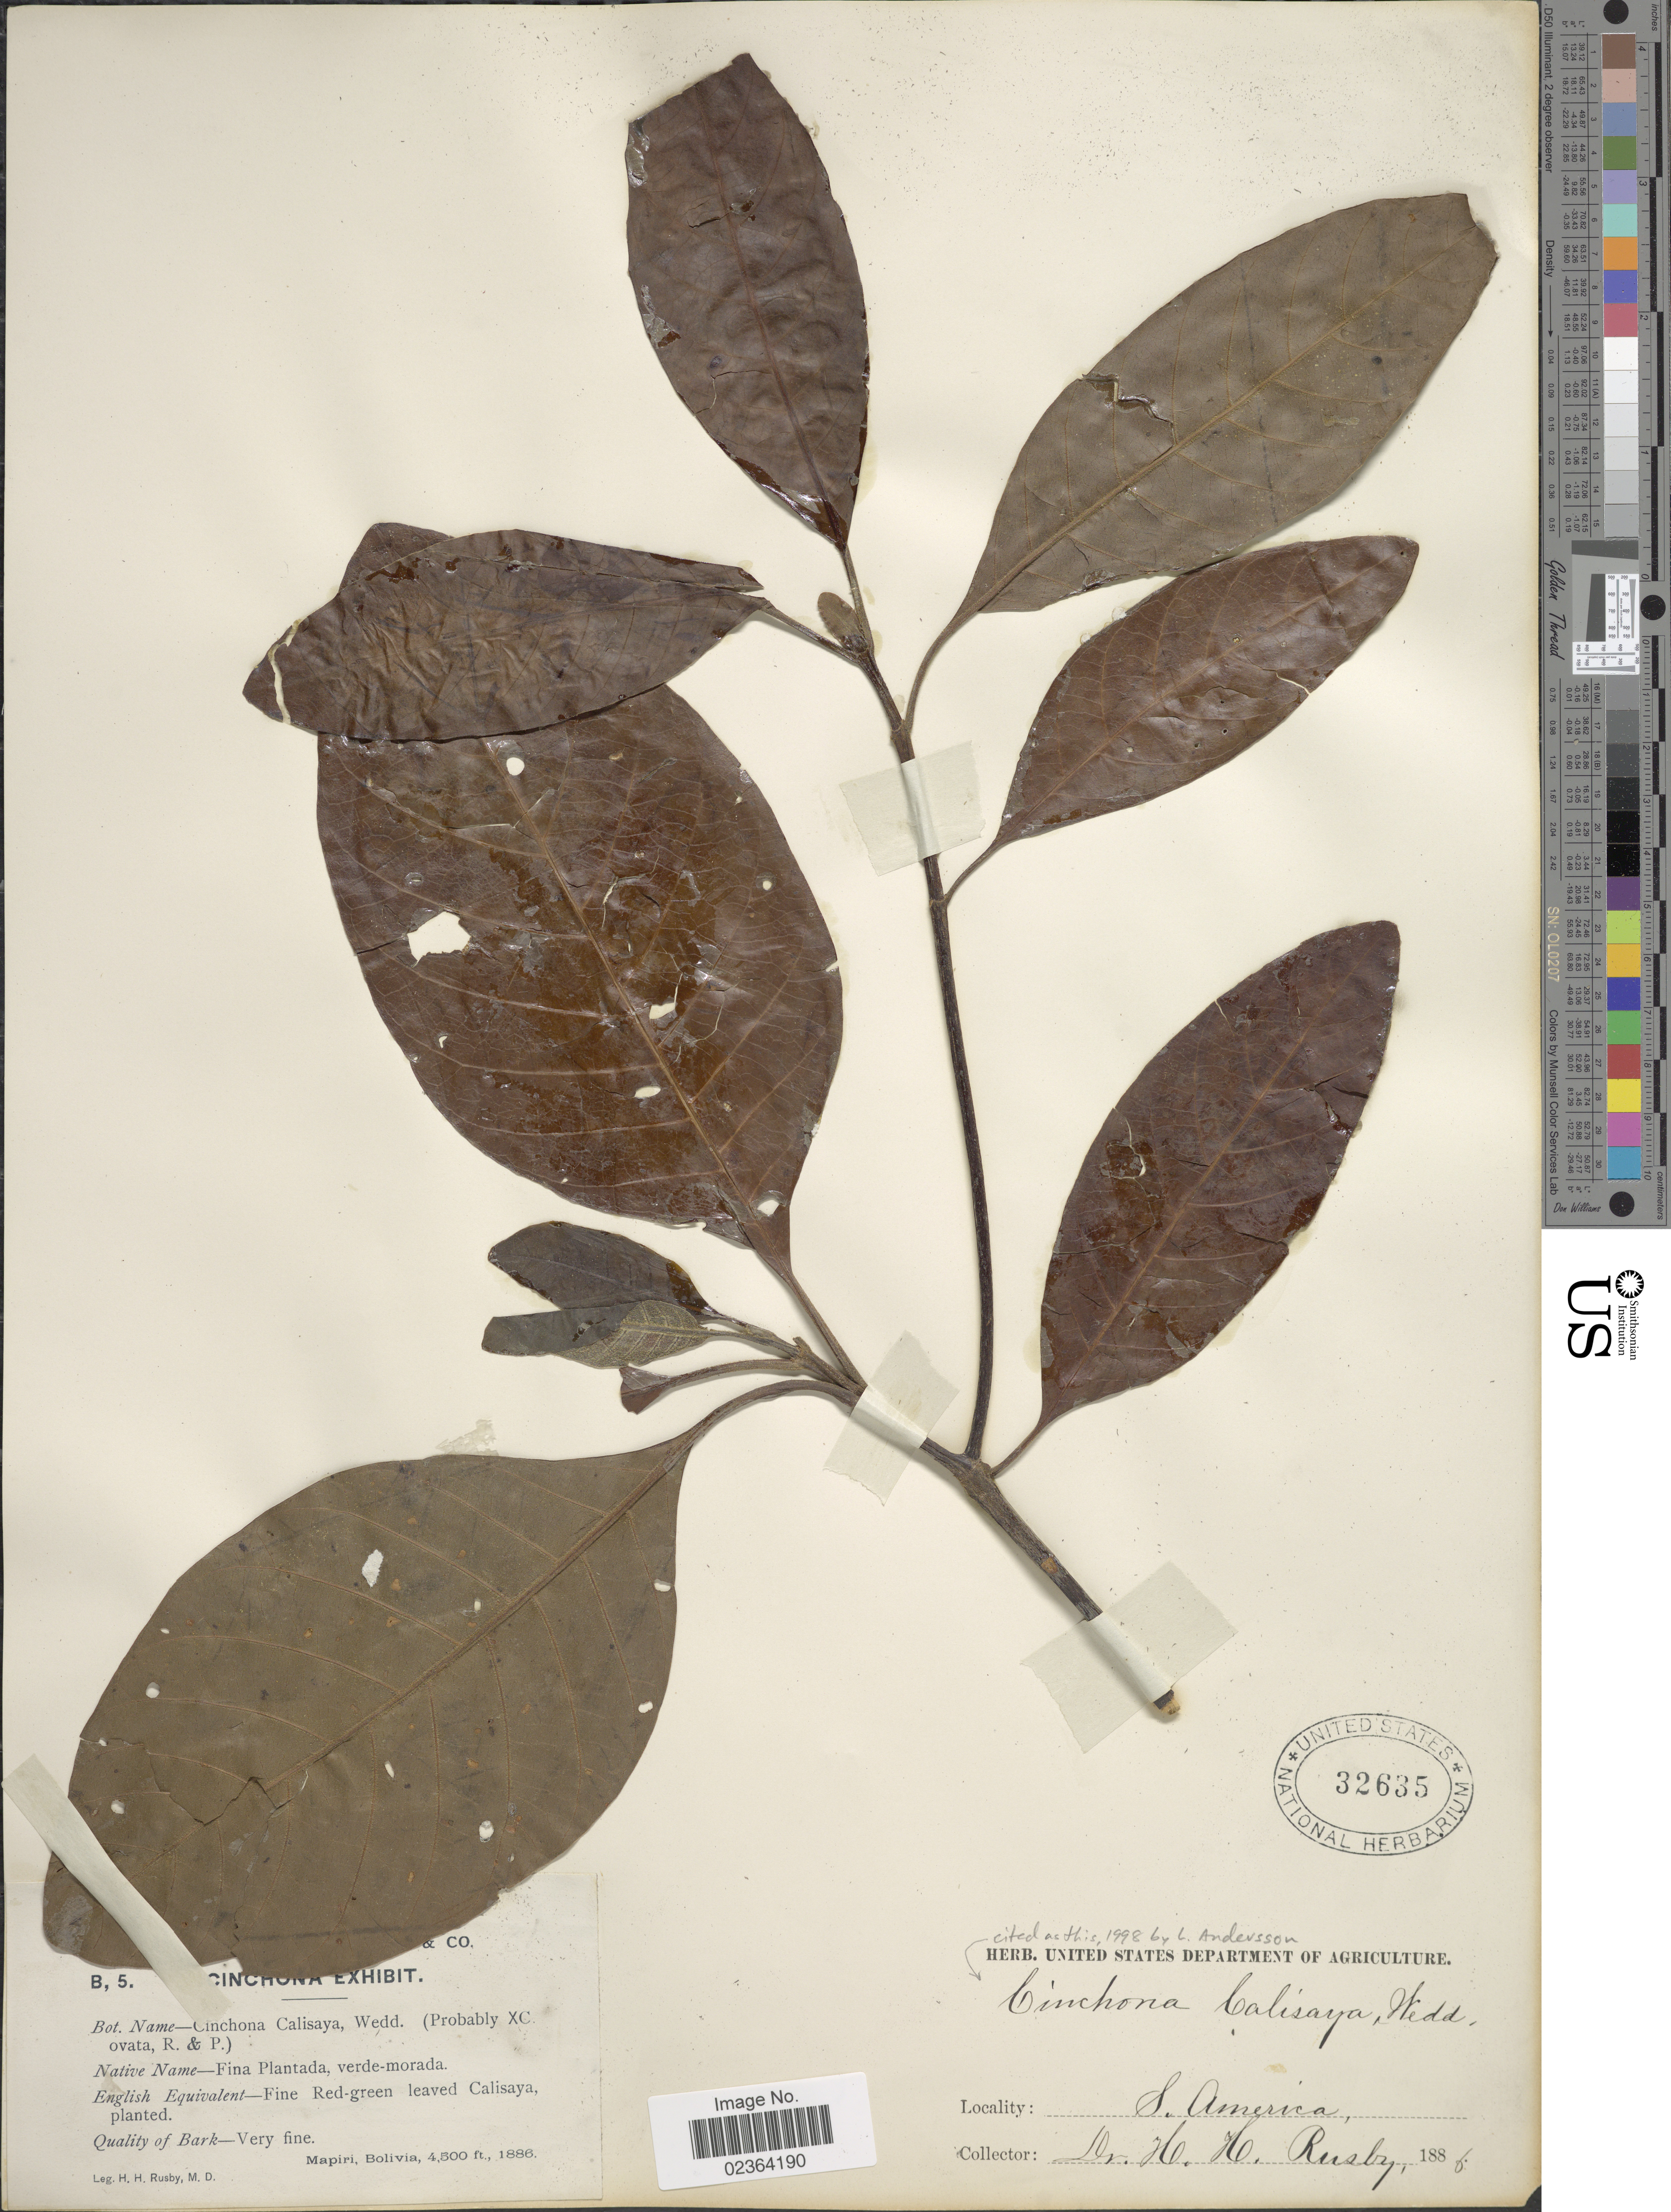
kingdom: Plantae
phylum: Tracheophyta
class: Magnoliopsida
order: Gentianales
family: Rubiaceae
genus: Cinchona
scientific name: Cinchona calisaya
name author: Wedd.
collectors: H. H. Rusby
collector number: B, 5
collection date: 1886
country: Bolivia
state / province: La Páz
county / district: Larecaja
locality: Mapiri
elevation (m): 1372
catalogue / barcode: US 32635